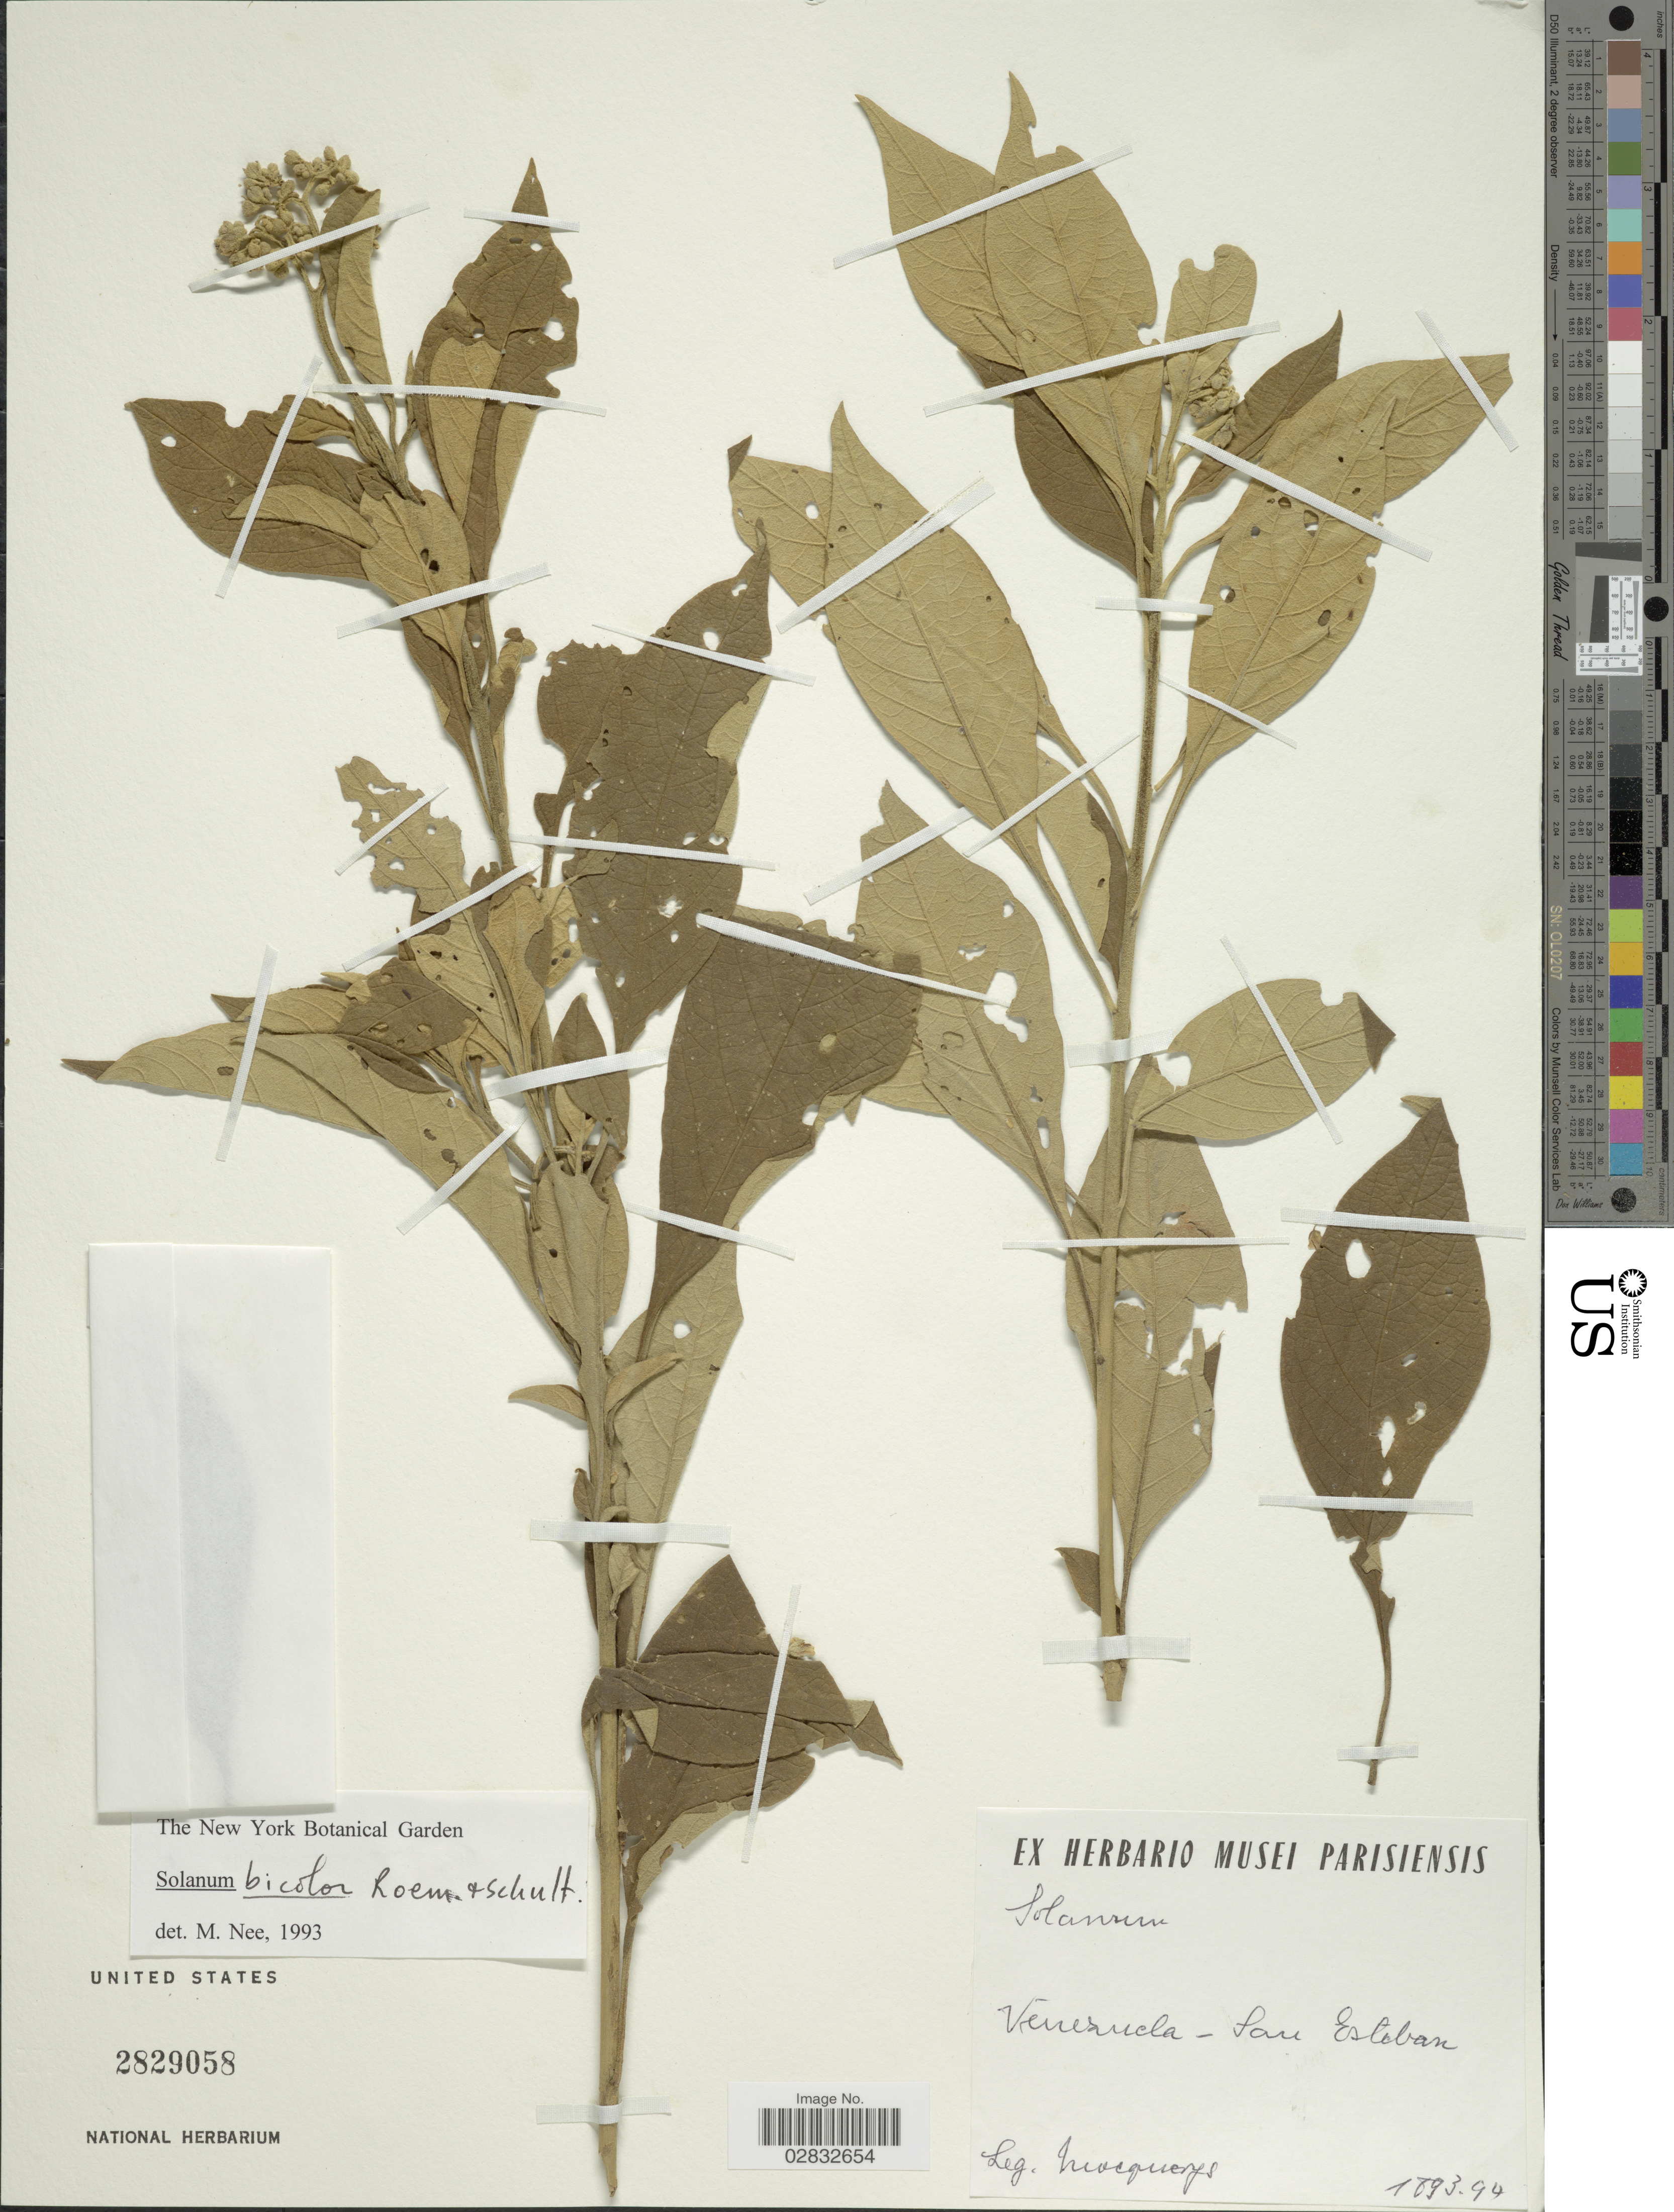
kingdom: Plantae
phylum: Tracheophyta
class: Magnoliopsida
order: Solanales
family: Solanaceae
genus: Solanum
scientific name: Solanum bicolor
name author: Willd. ex Roem. & Schult.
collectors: A. Mocquerys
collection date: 1893/1894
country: Venezuela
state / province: Carabobo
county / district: Puerto Cabello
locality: San Esteban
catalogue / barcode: US 2829058